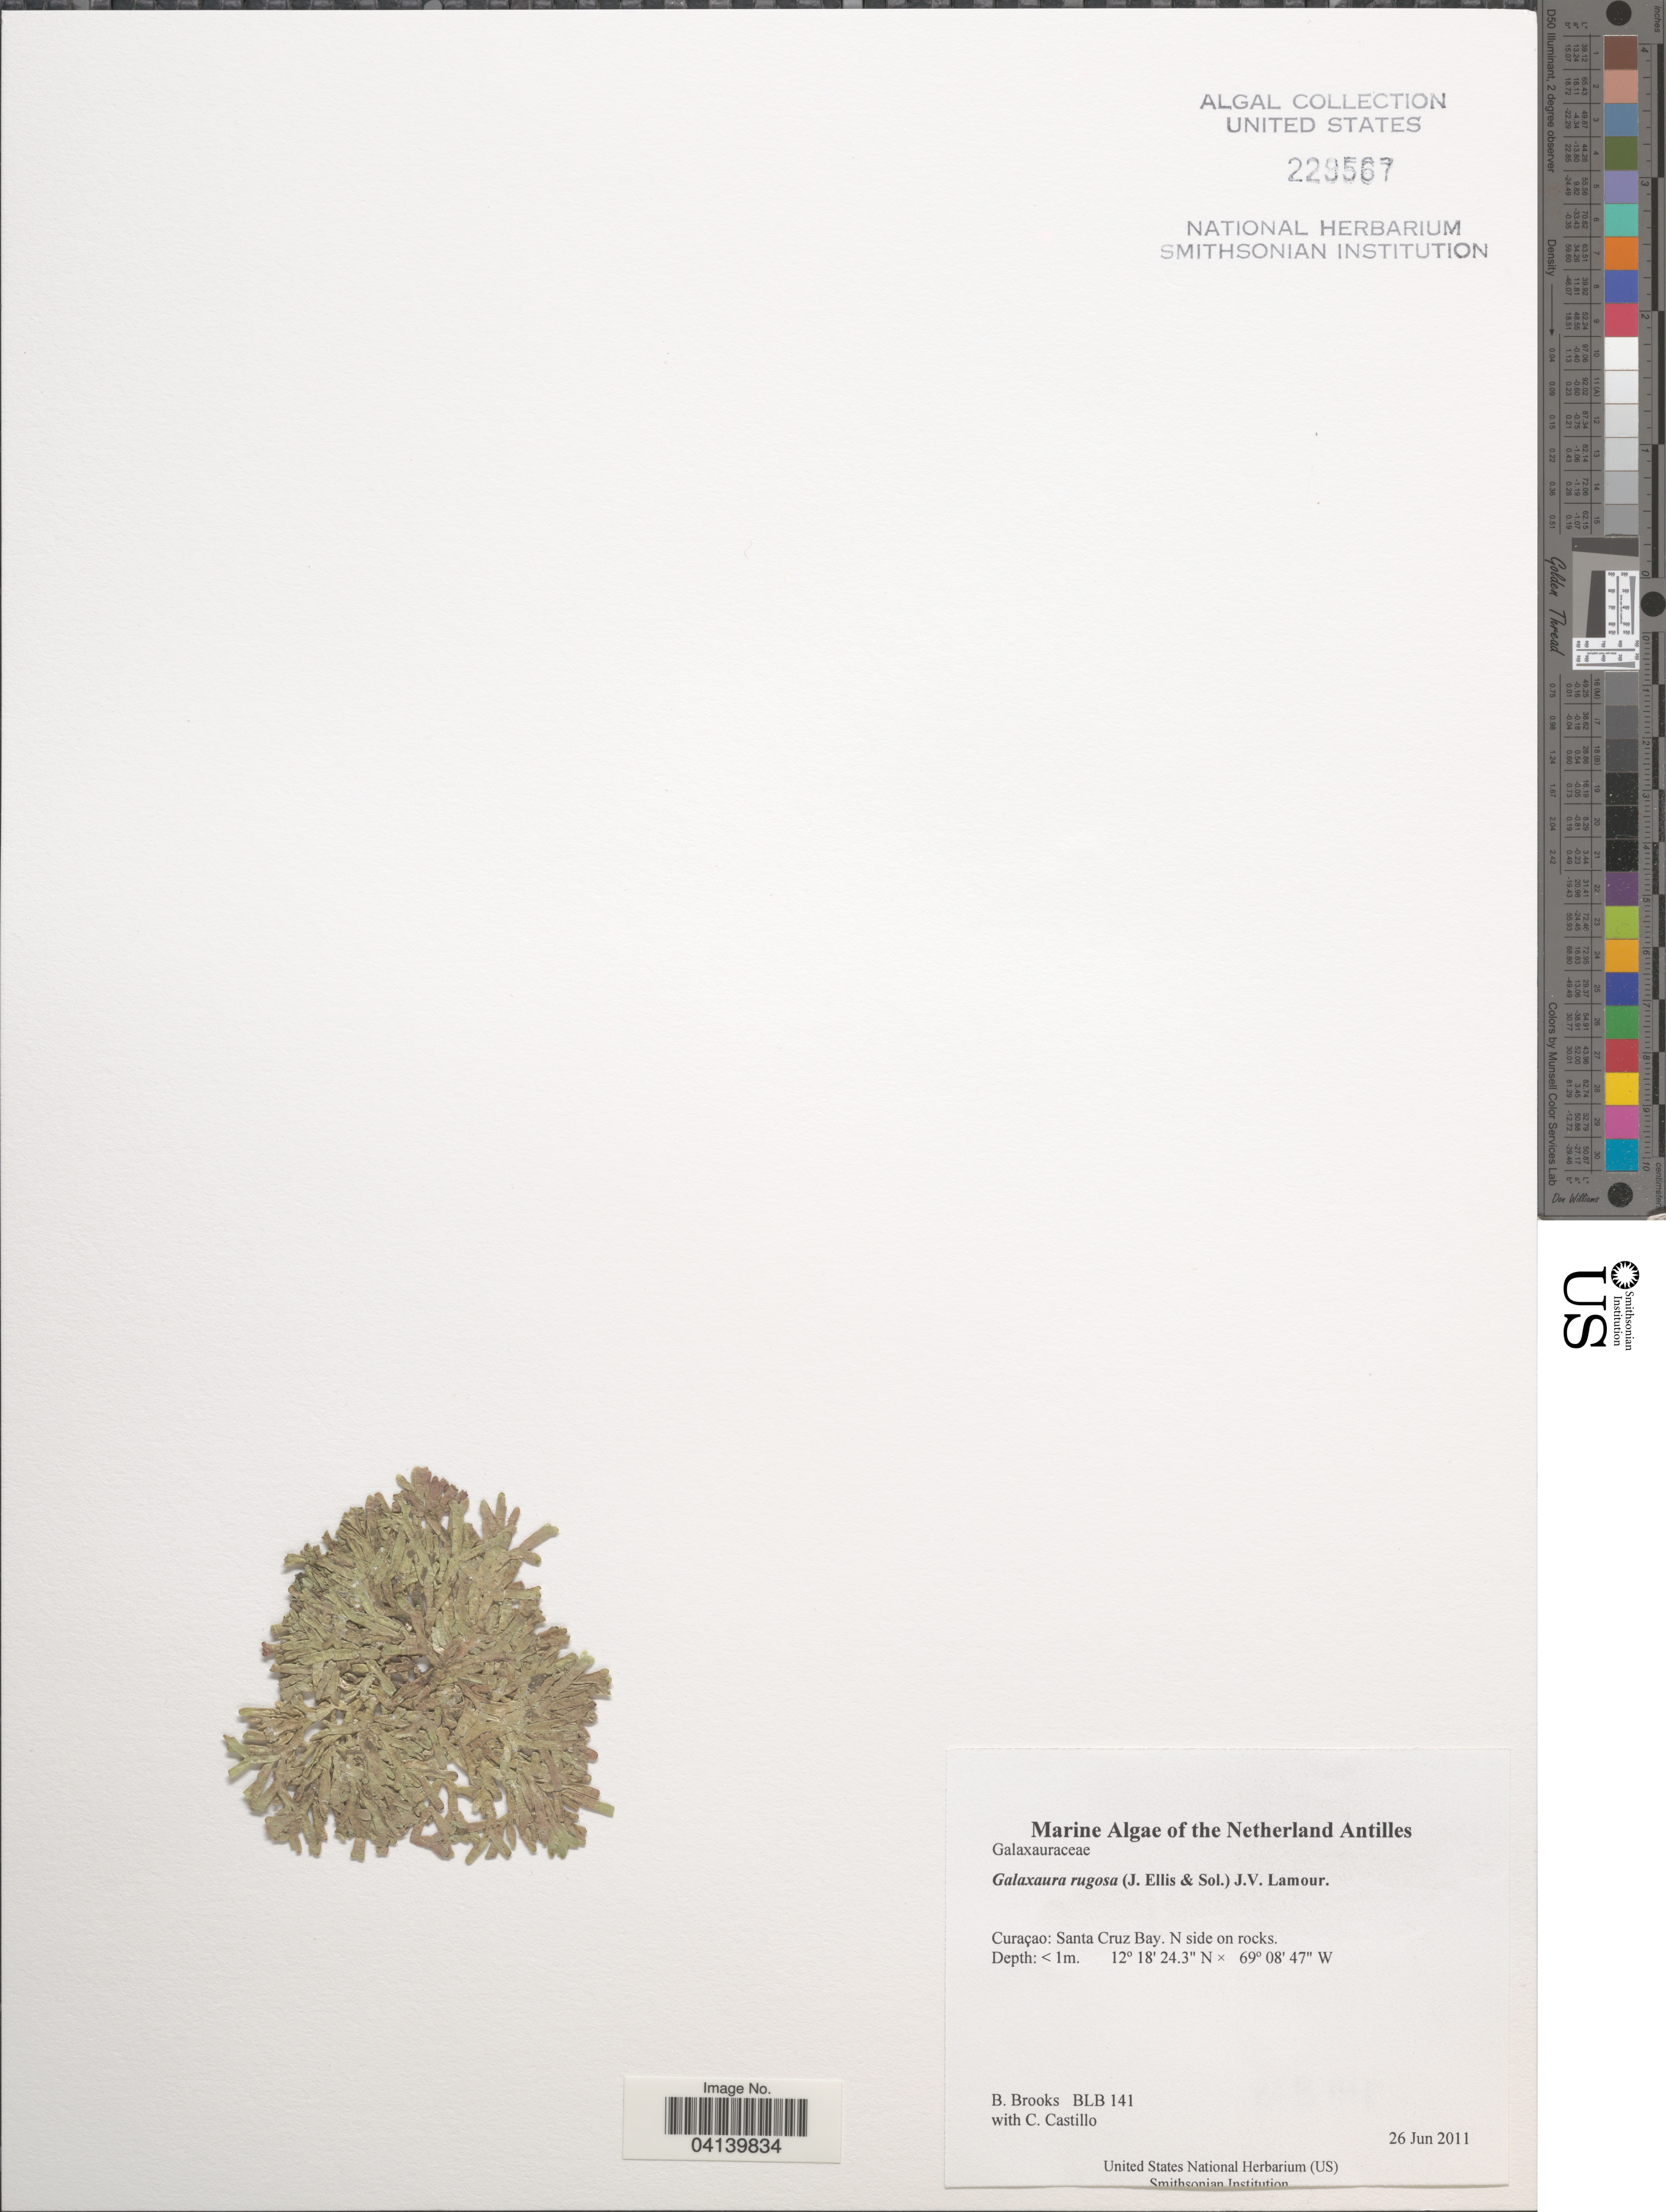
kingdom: Plantae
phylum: Rhodophyta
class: Florideophyceae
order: Nemaliales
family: Galaxauraceae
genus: Galaxaura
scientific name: Galaxaura rugosa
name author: (Ellis & Sol.) J.V.Lamouroux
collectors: B. Brooks & C. Castillo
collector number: BLB 141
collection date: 2011-06-26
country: Curaçao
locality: The Netherland Antilles. Santa Cruz Bay. N side on rocks.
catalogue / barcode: US 229567